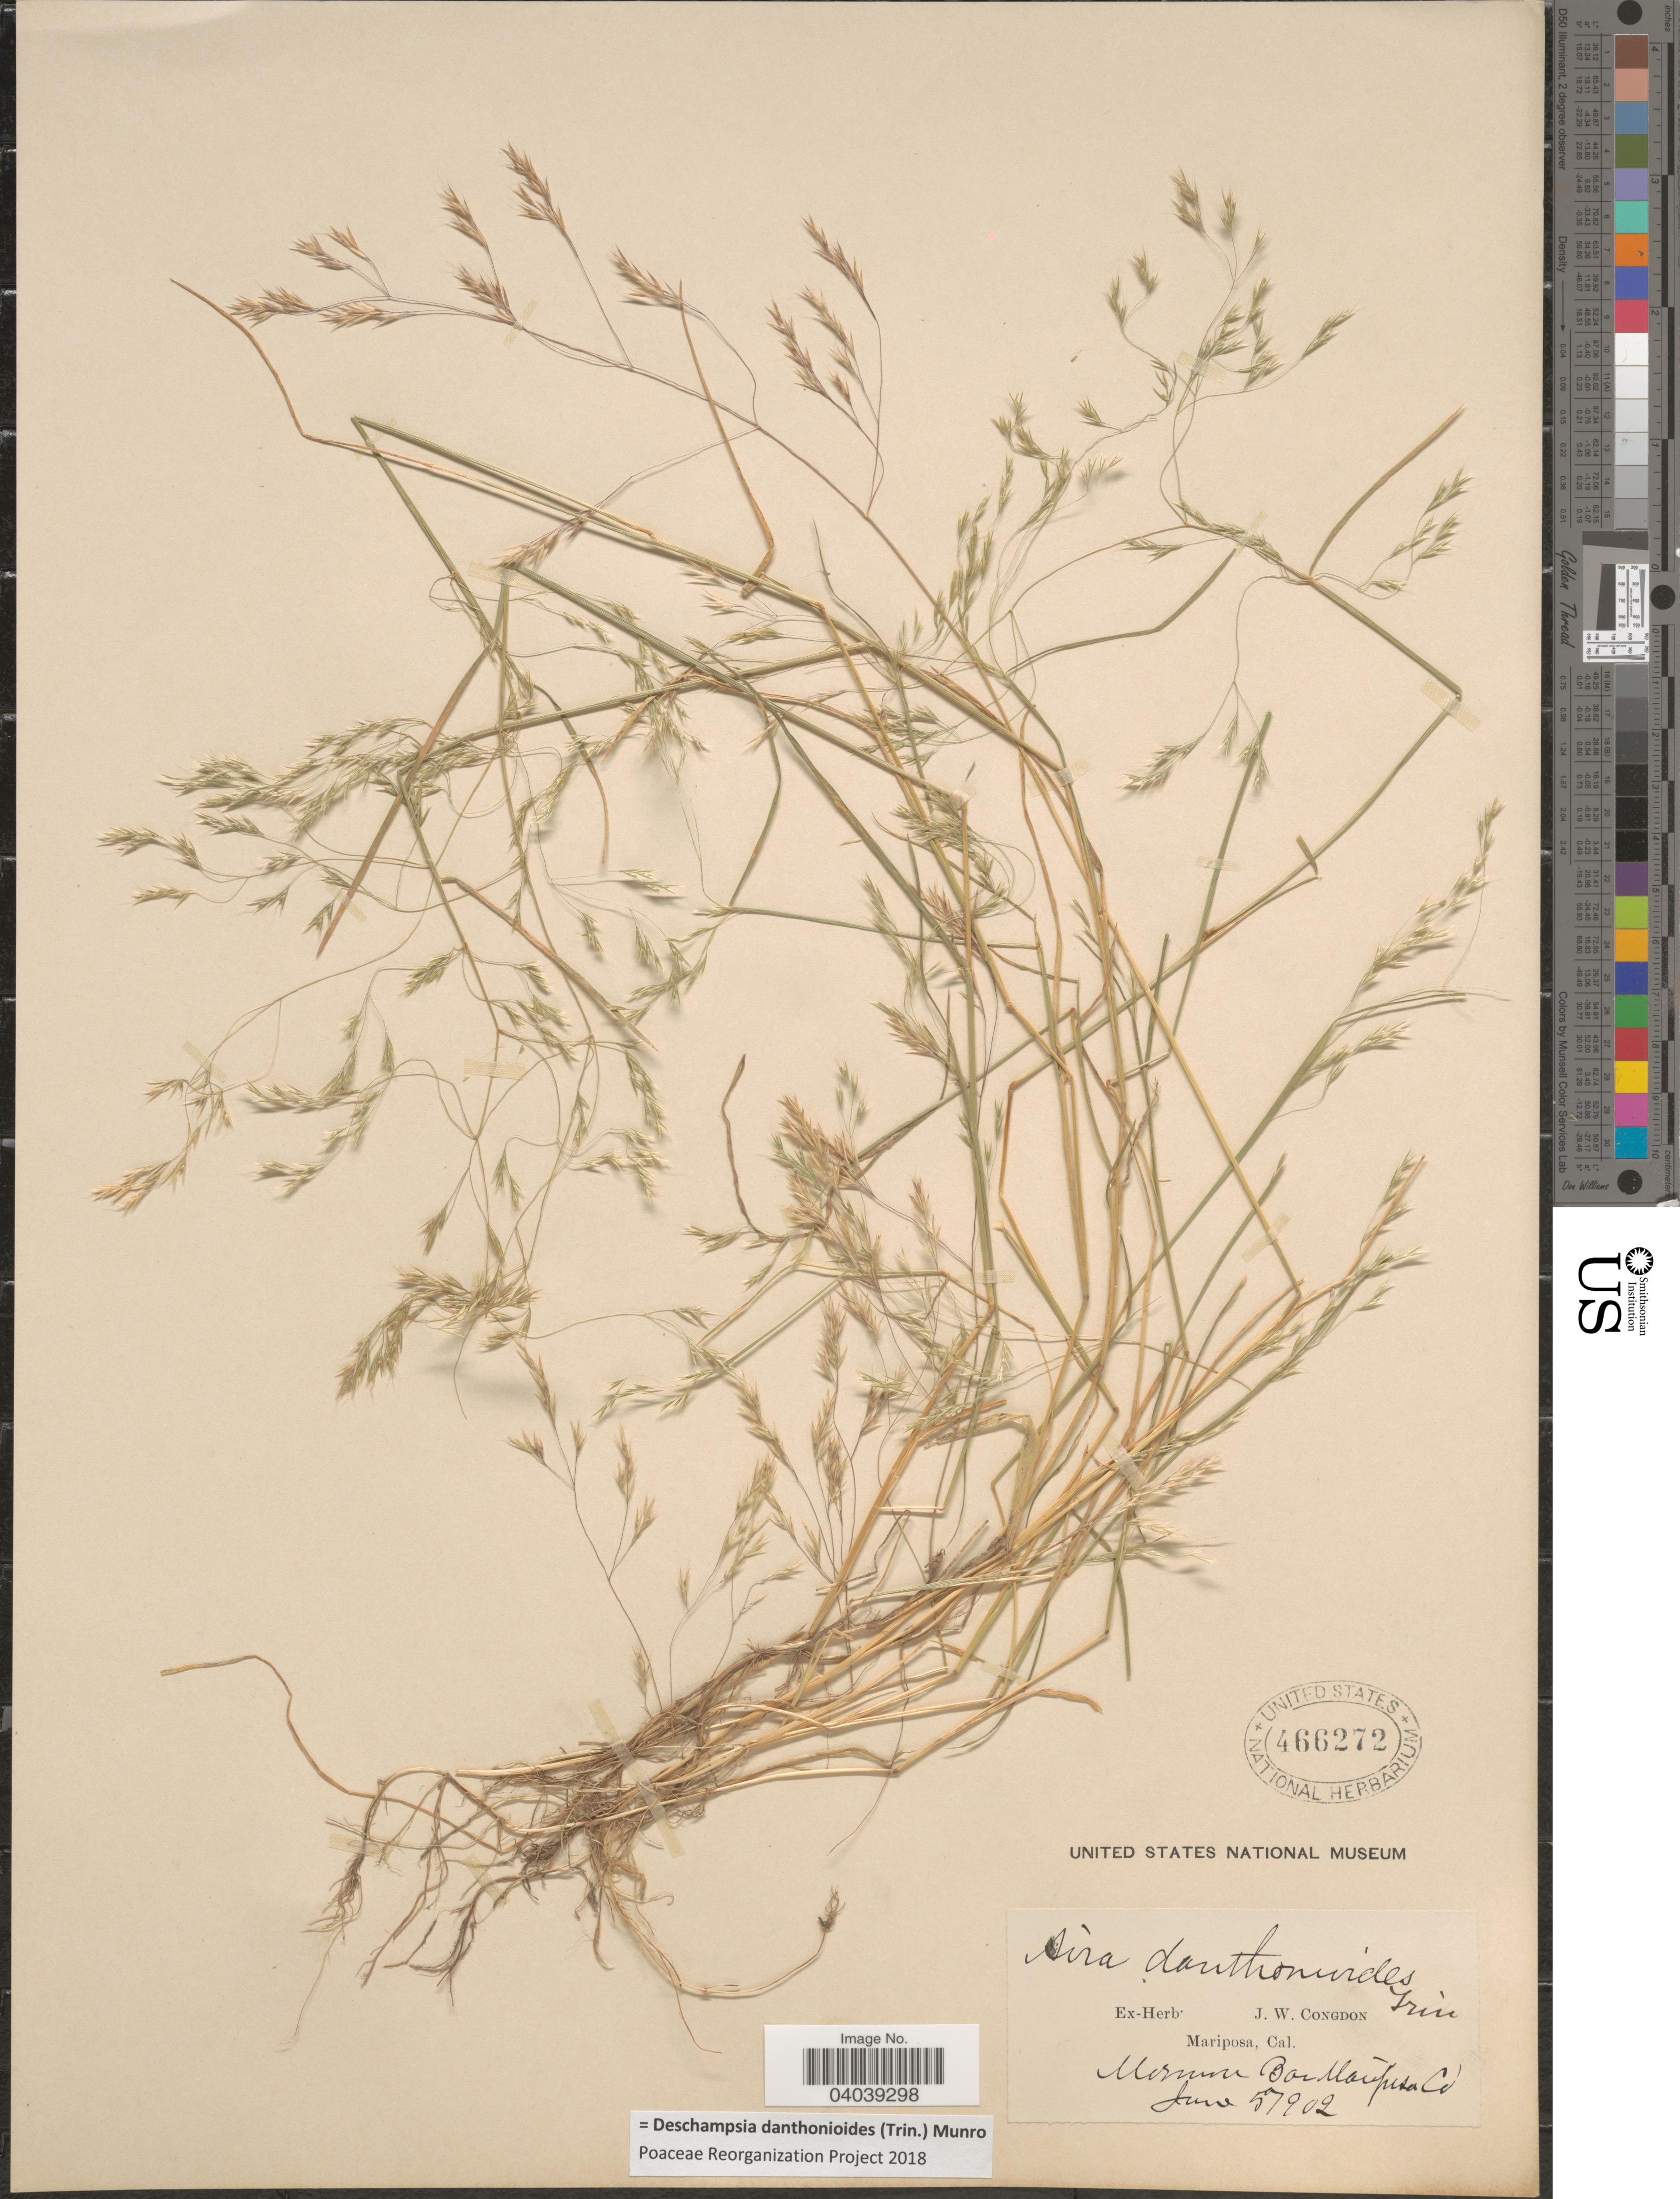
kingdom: Plantae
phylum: Tracheophyta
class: Liliopsida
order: Poales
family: Poaceae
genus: Deschampsia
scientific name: Deschampsia danthonioides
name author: (Trin.) Munro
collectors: ex herb. J. W. Congdon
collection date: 1902-06-05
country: United States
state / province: California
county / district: Mariposa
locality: Mormon Bar. Mariposa Co.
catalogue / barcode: US 466272